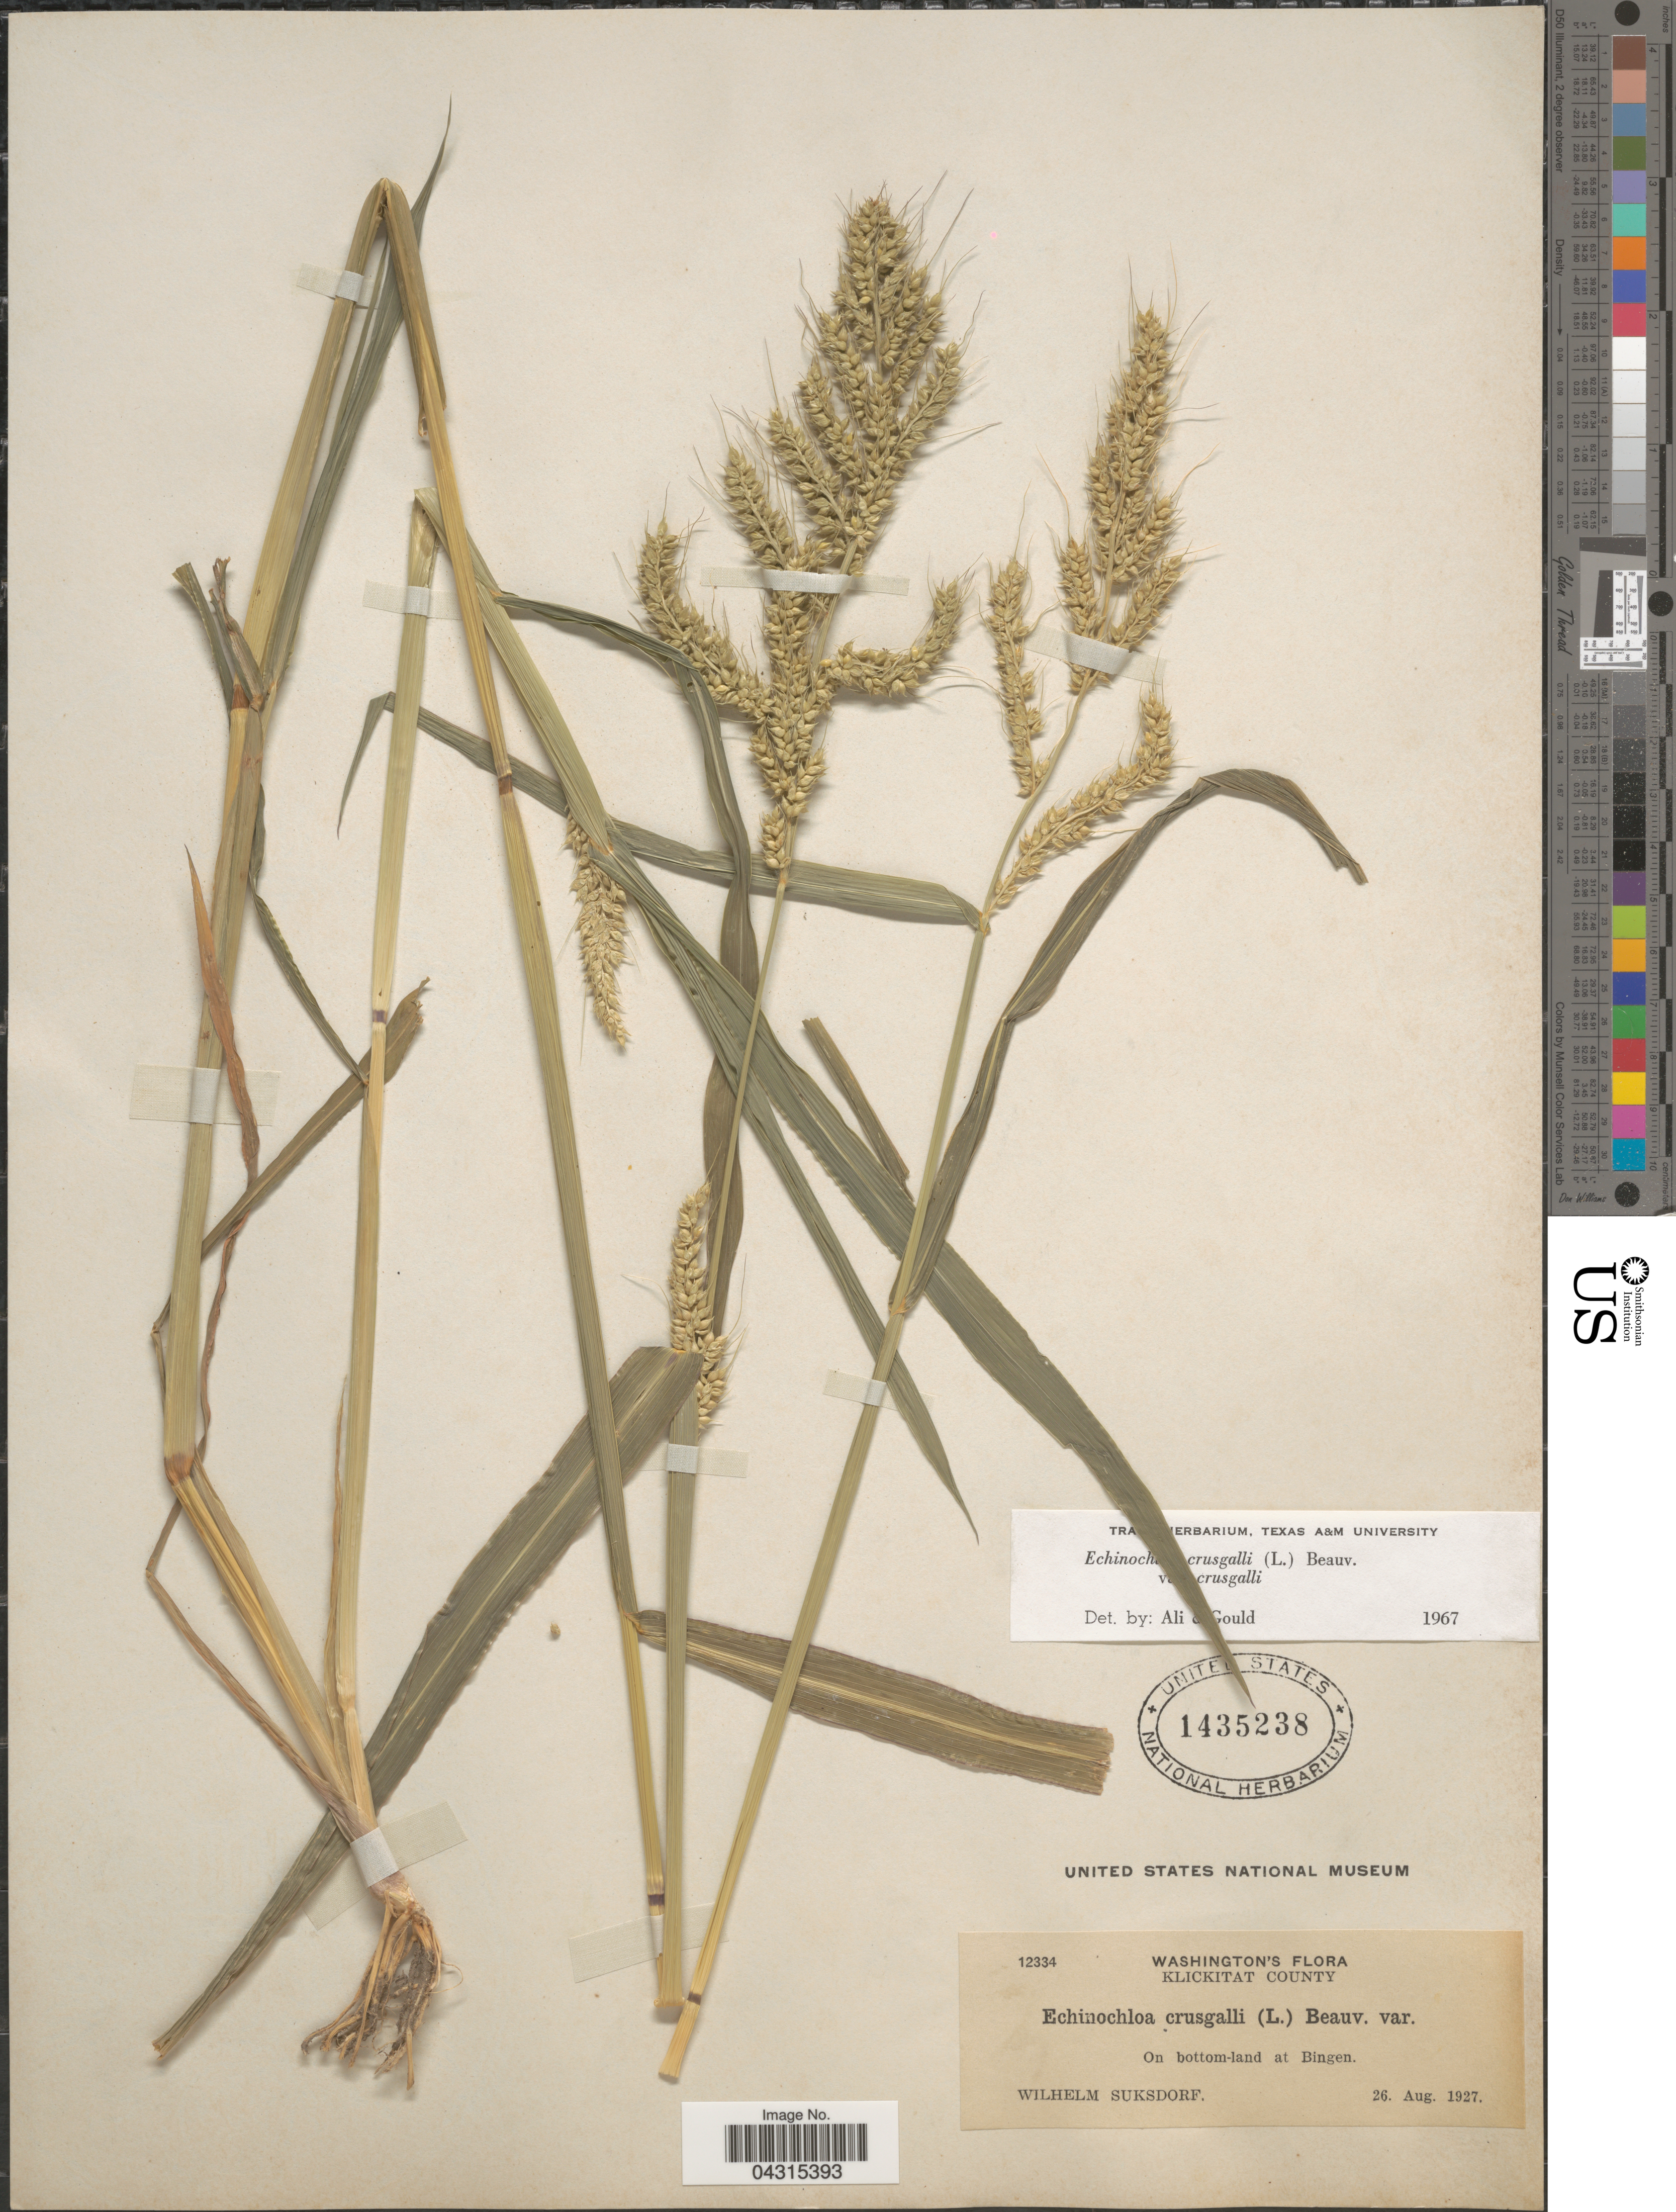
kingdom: Plantae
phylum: Tracheophyta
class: Liliopsida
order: Poales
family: Poaceae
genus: Echinochloa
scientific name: Echinochloa crus-galli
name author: (L.) P. Beauv.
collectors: W. N. Suksdorf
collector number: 12334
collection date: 1927-08-26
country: United States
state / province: Washington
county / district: Klickitat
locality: Klickitat County. On bottom-land at Bingen.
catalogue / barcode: US 1435238